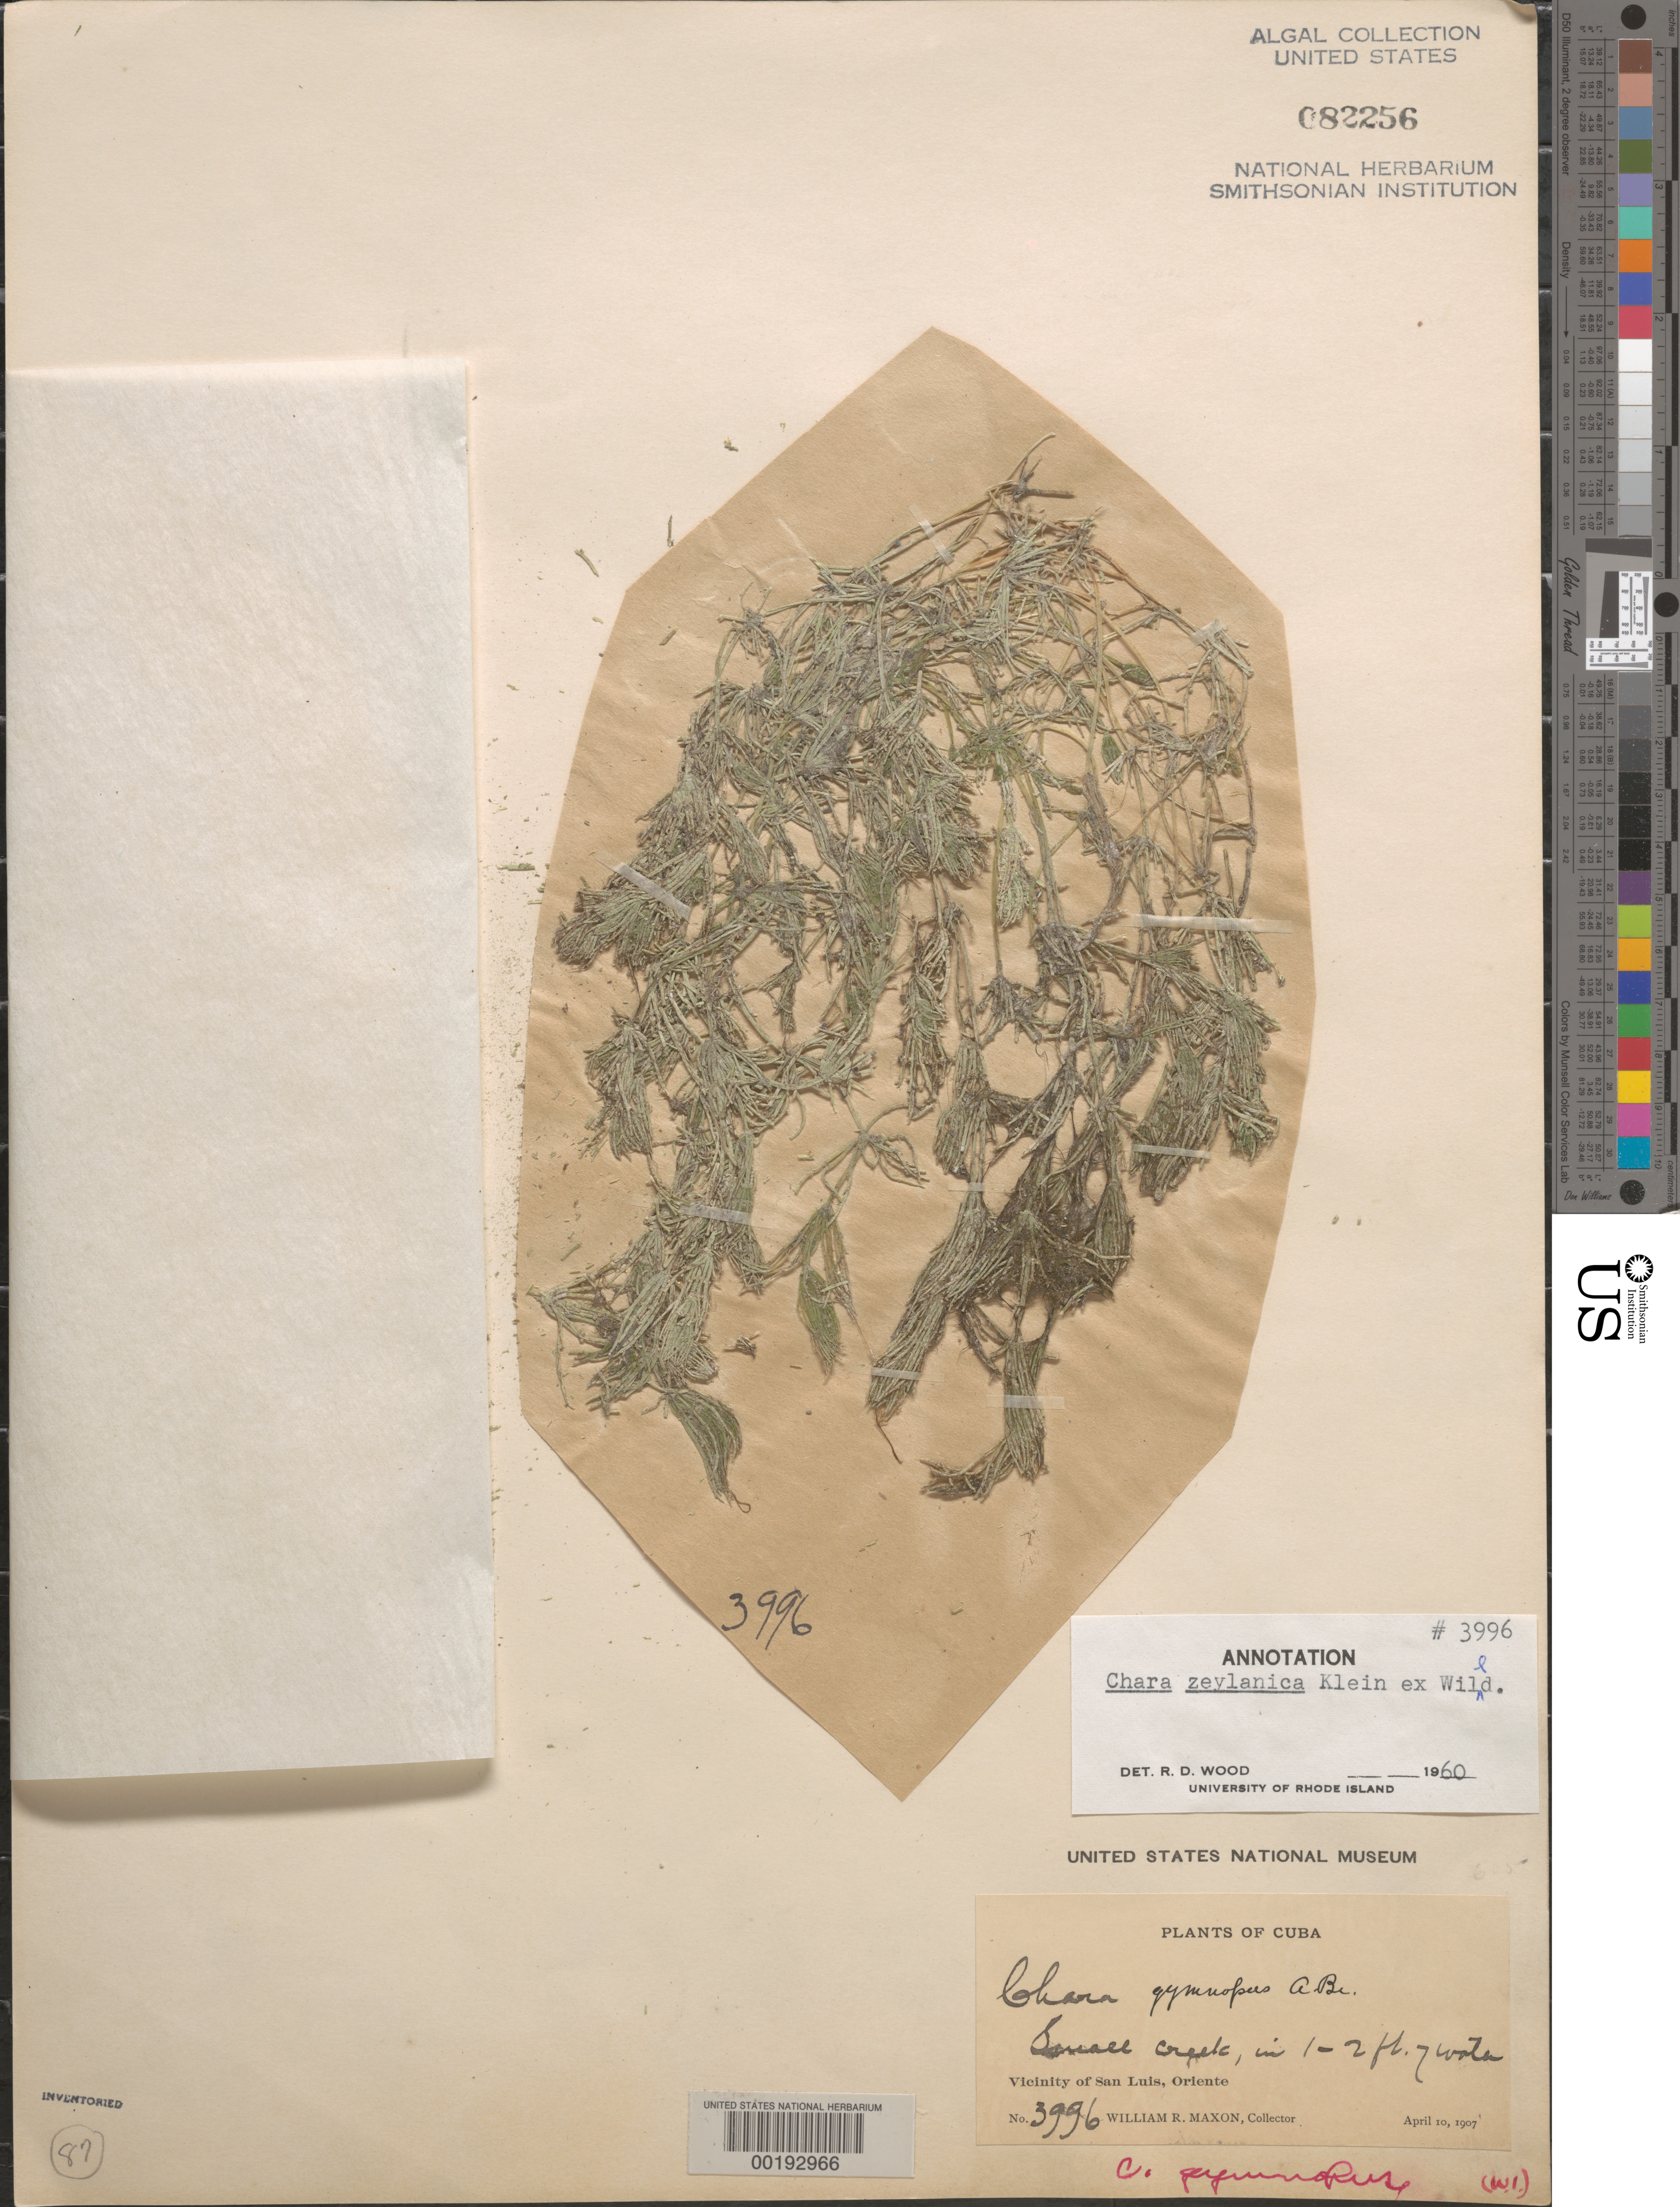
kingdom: Plantae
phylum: Charophyta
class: Charophyceae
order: Charales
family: Characeae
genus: Chara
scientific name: Chara zeylanica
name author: J.G. Klein ex Willd.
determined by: Wood, R. D.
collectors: W. R. Maxon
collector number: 3996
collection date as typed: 10 Apr 1907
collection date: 1907-04-10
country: Cuba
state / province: Santiago de Cuba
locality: San Luis area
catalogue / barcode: US 82256